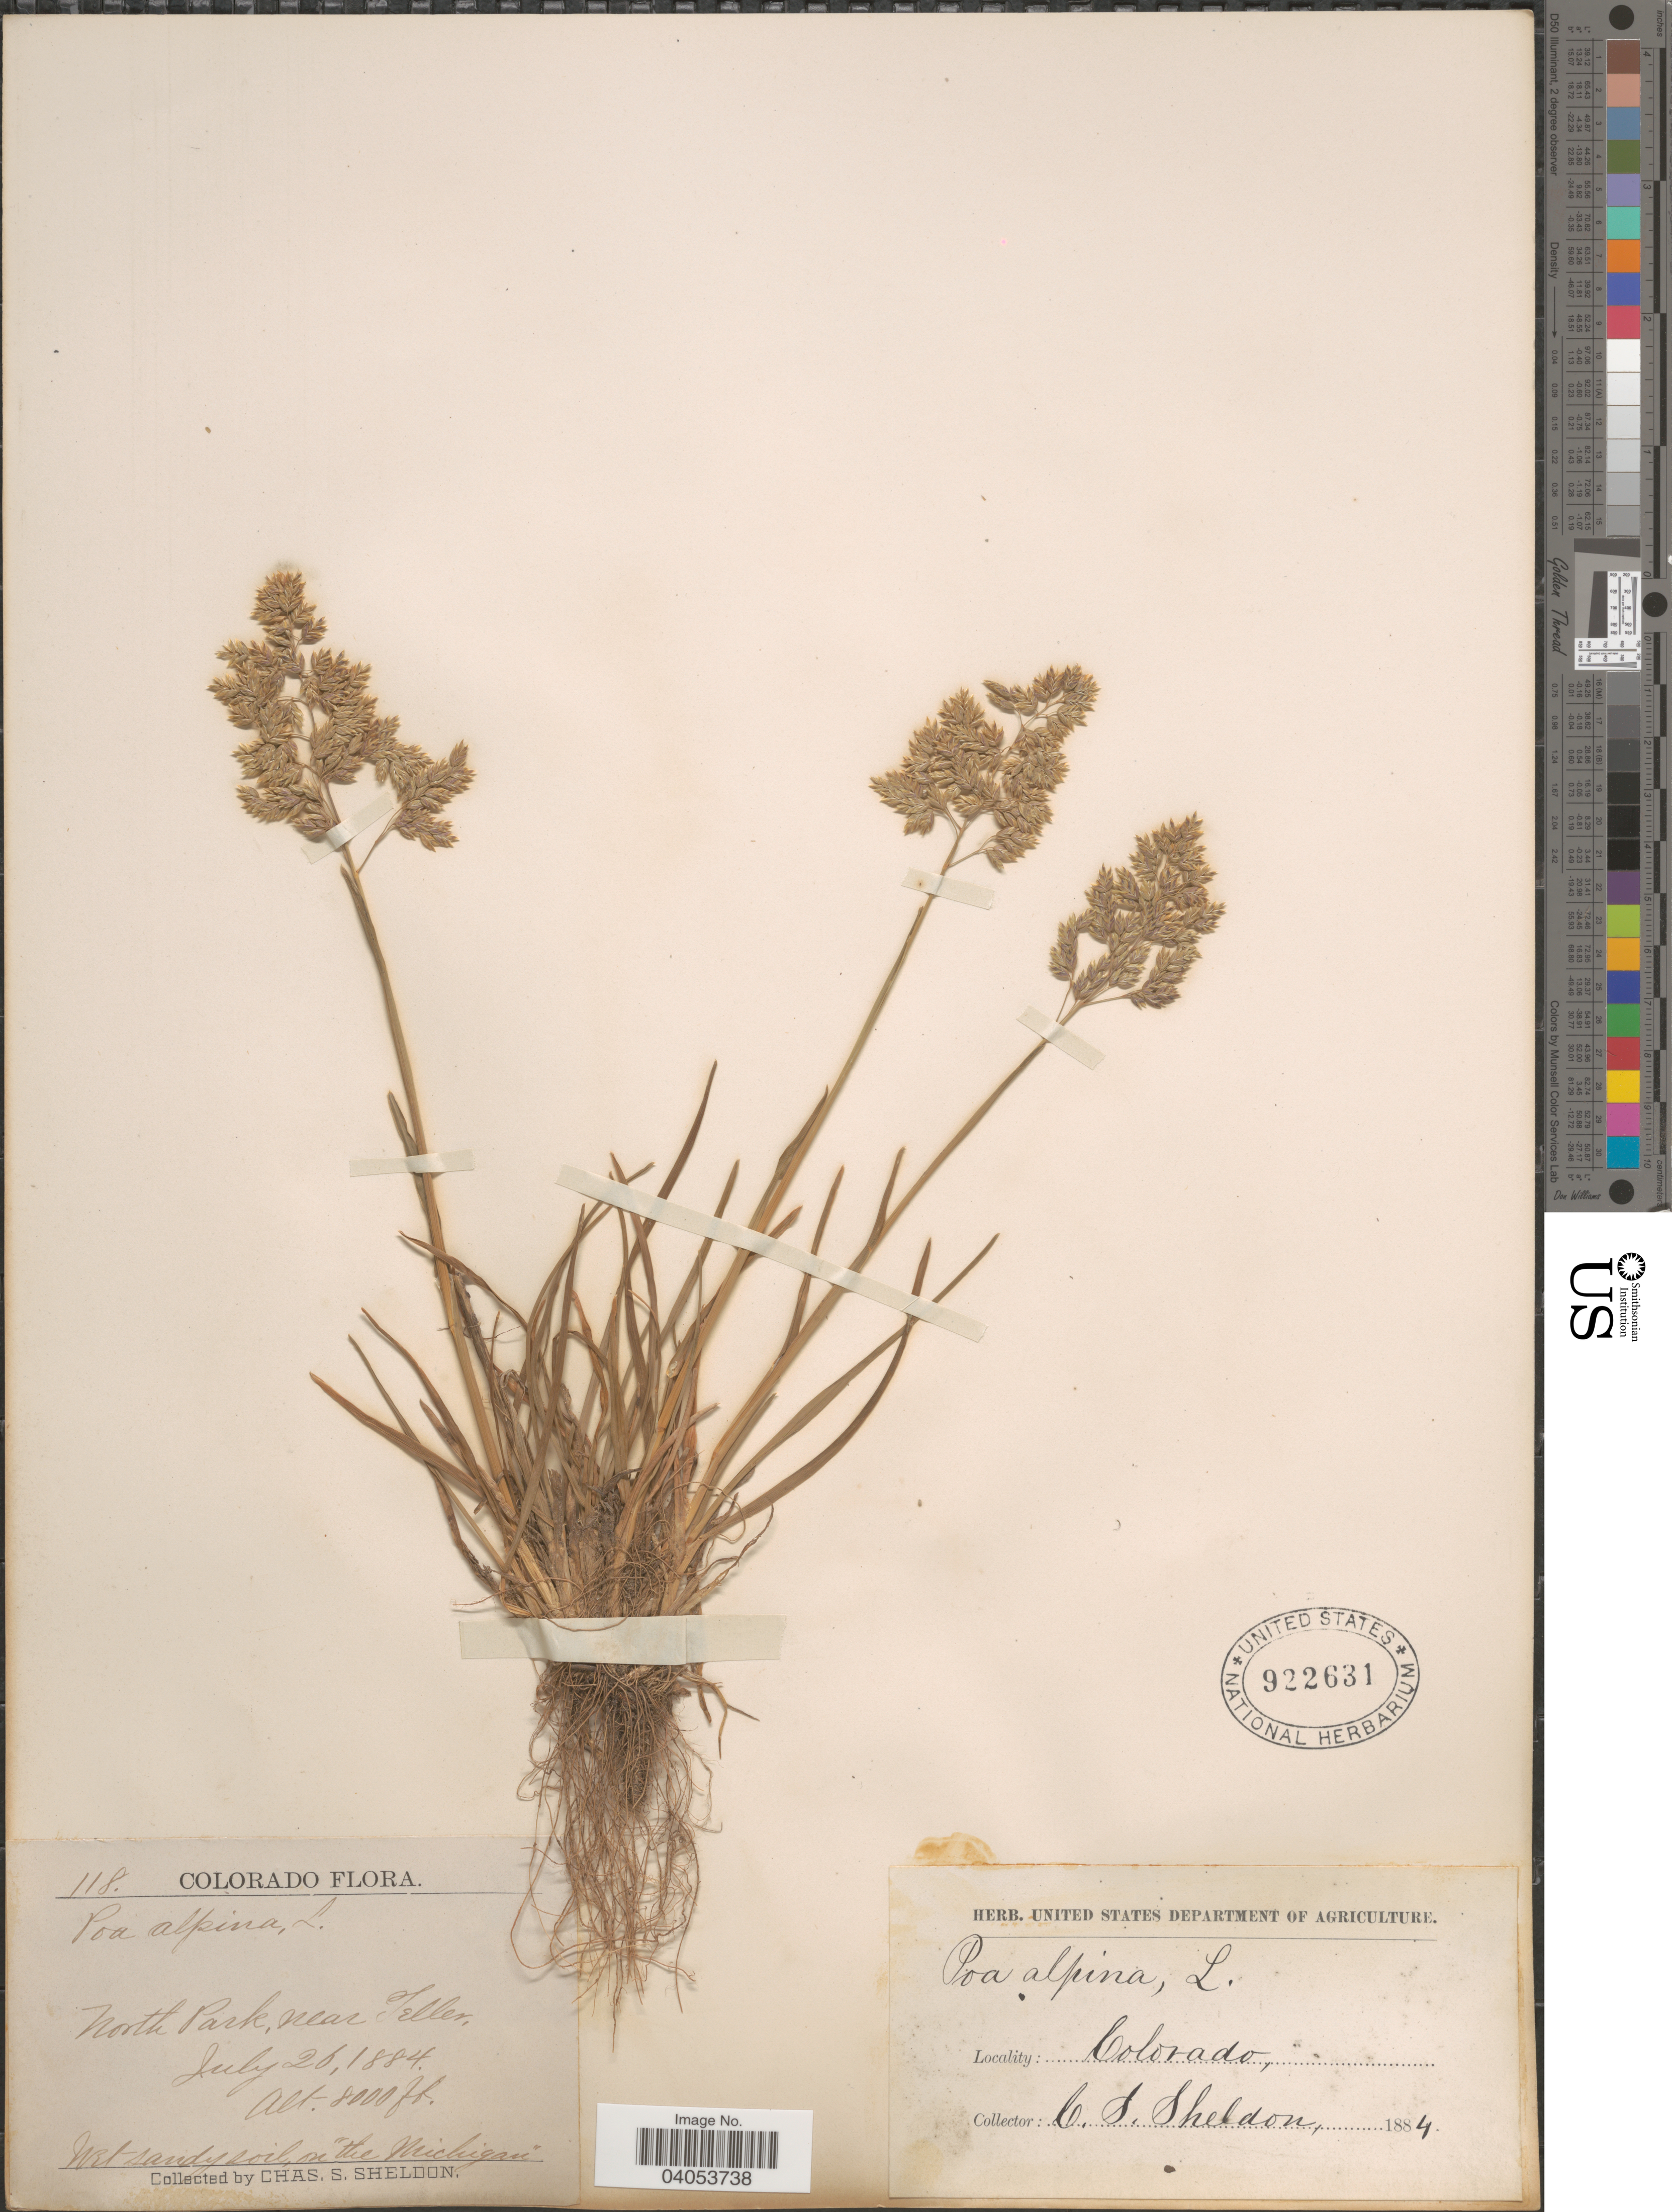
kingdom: Plantae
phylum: Tracheophyta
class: Liliopsida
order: Poales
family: Poaceae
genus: Poa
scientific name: Poa alpina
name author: L.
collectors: C. S. Sheldon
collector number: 118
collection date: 1884-07-26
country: United States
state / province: Colorado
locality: North Park, near Teller. Wet sandy soil, on "the Michigan".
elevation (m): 2438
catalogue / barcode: US 922631